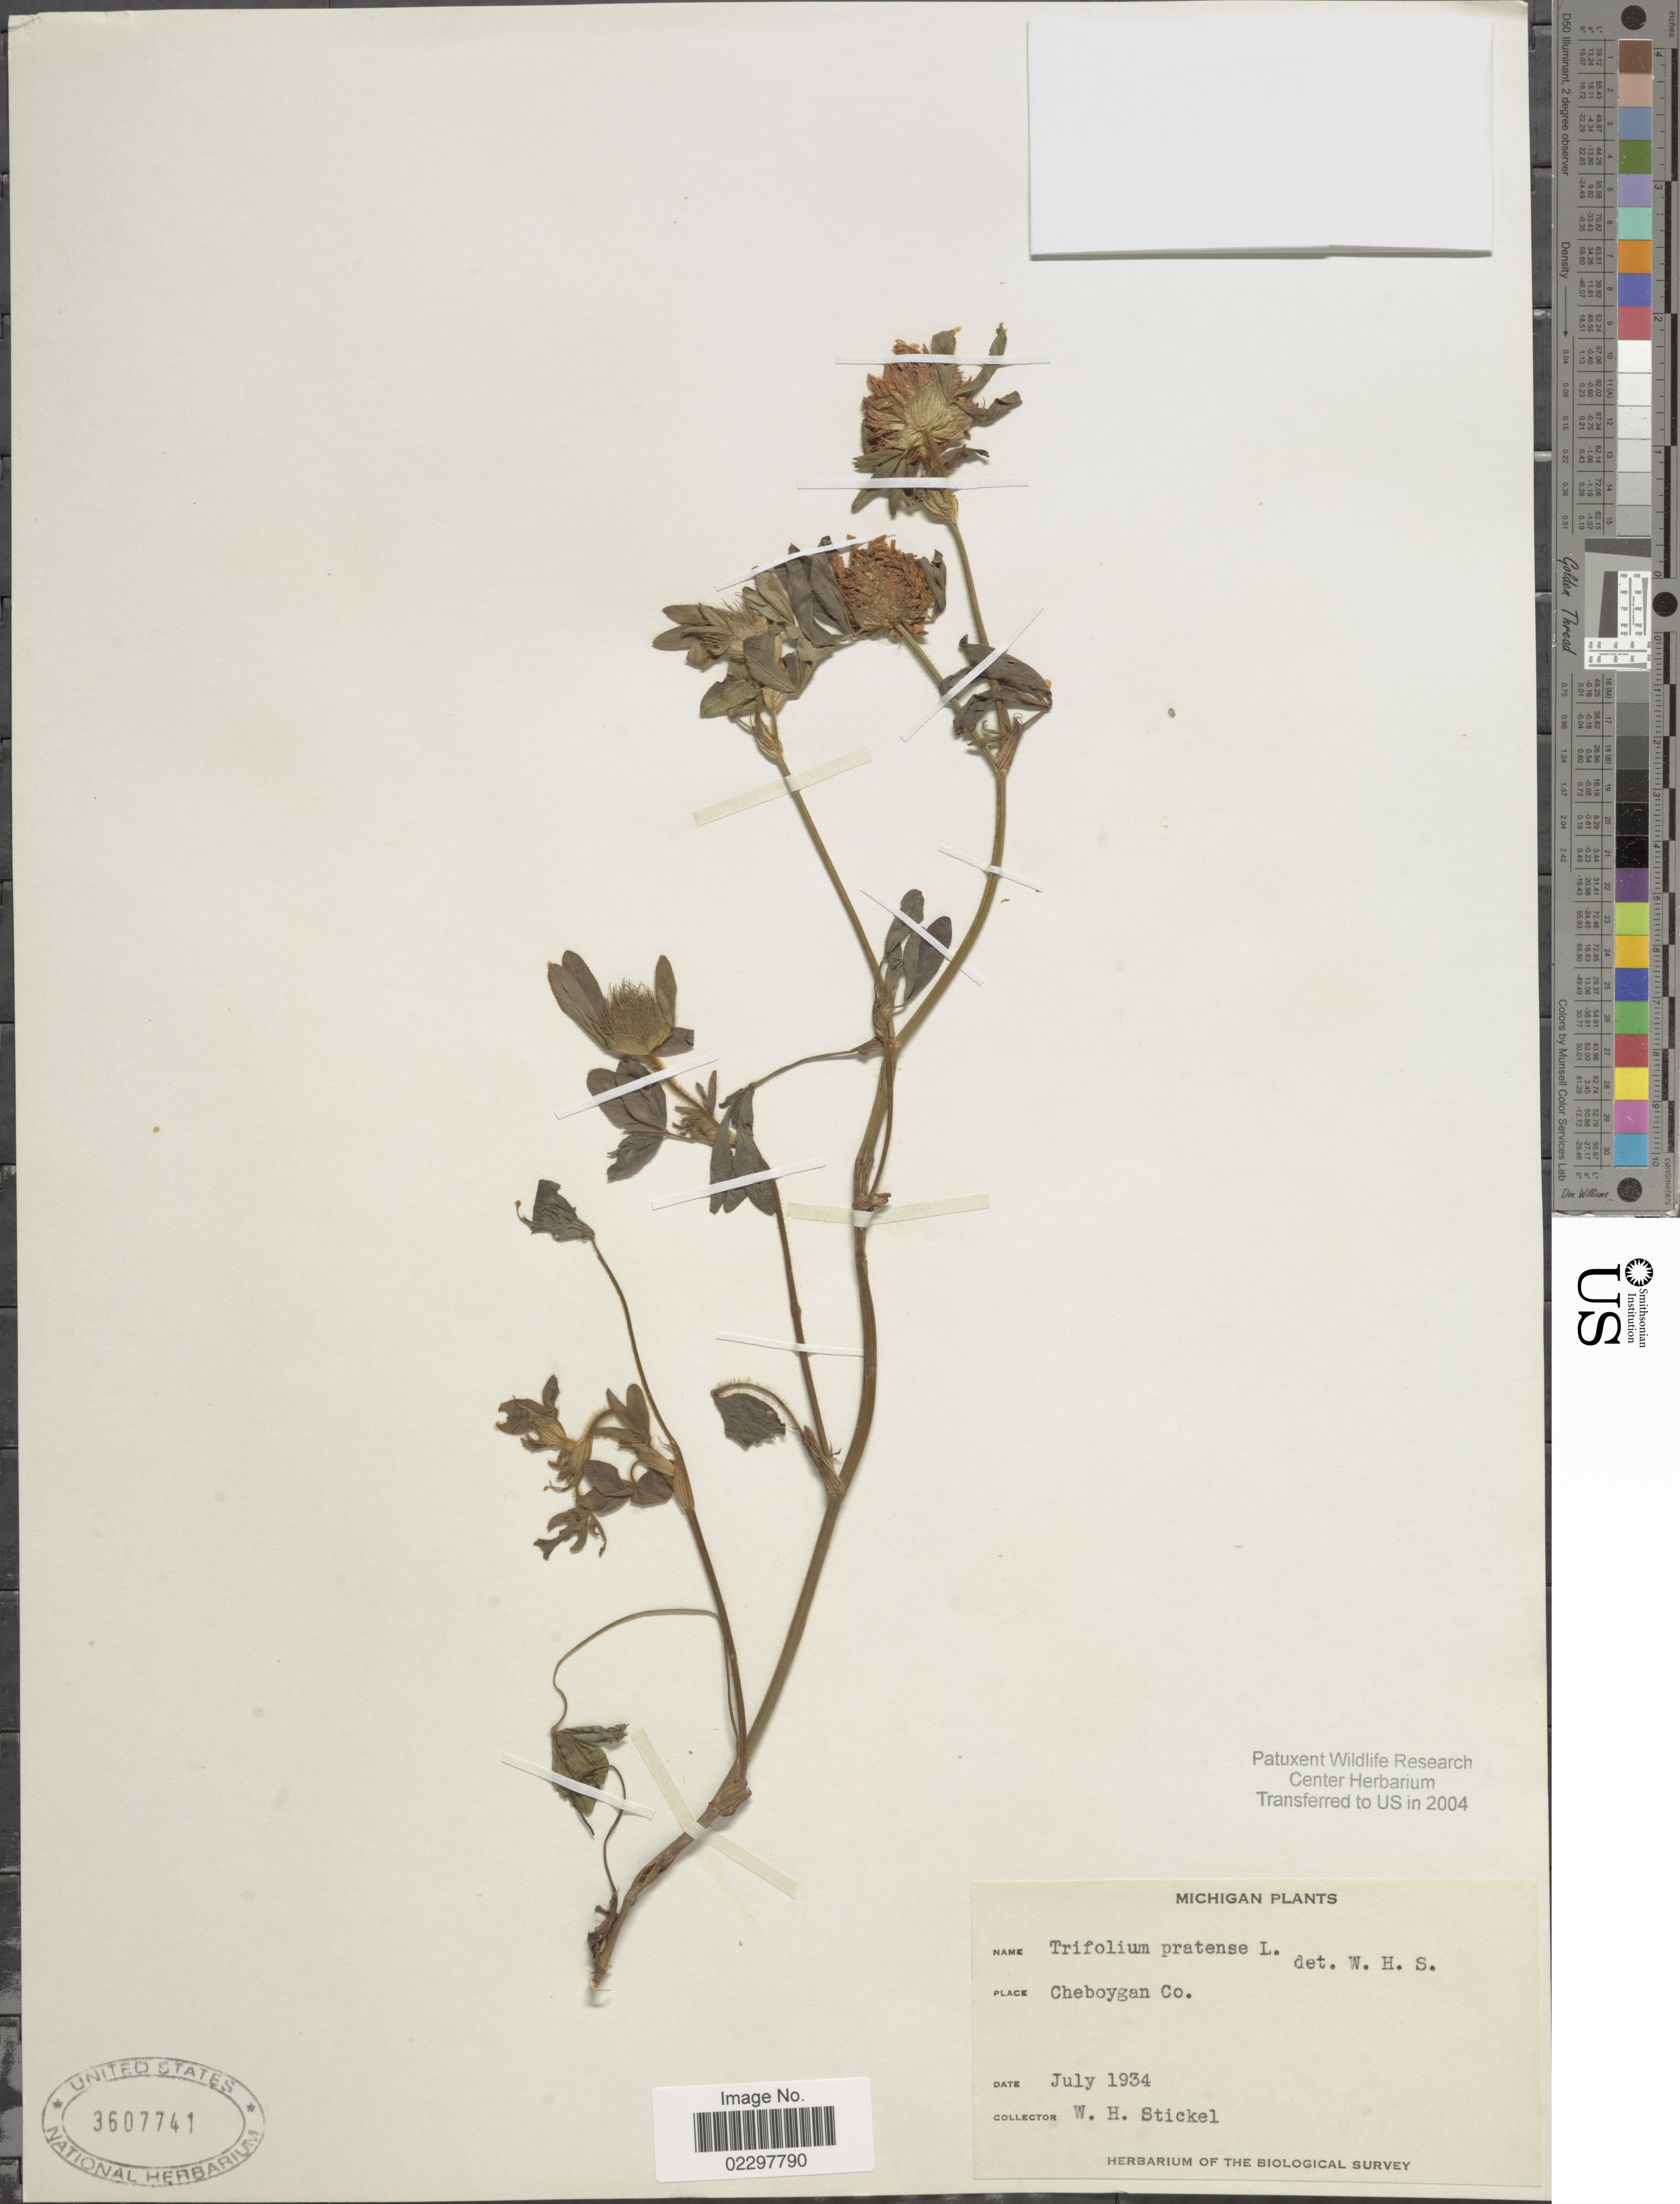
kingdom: Plantae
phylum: Tracheophyta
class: Magnoliopsida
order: Fabales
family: Fabaceae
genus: Trifolium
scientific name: Trifolium pratense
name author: L.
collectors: W. Stickel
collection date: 1934-07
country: United States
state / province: Michigan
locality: Cheboygan Co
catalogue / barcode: US 3607741